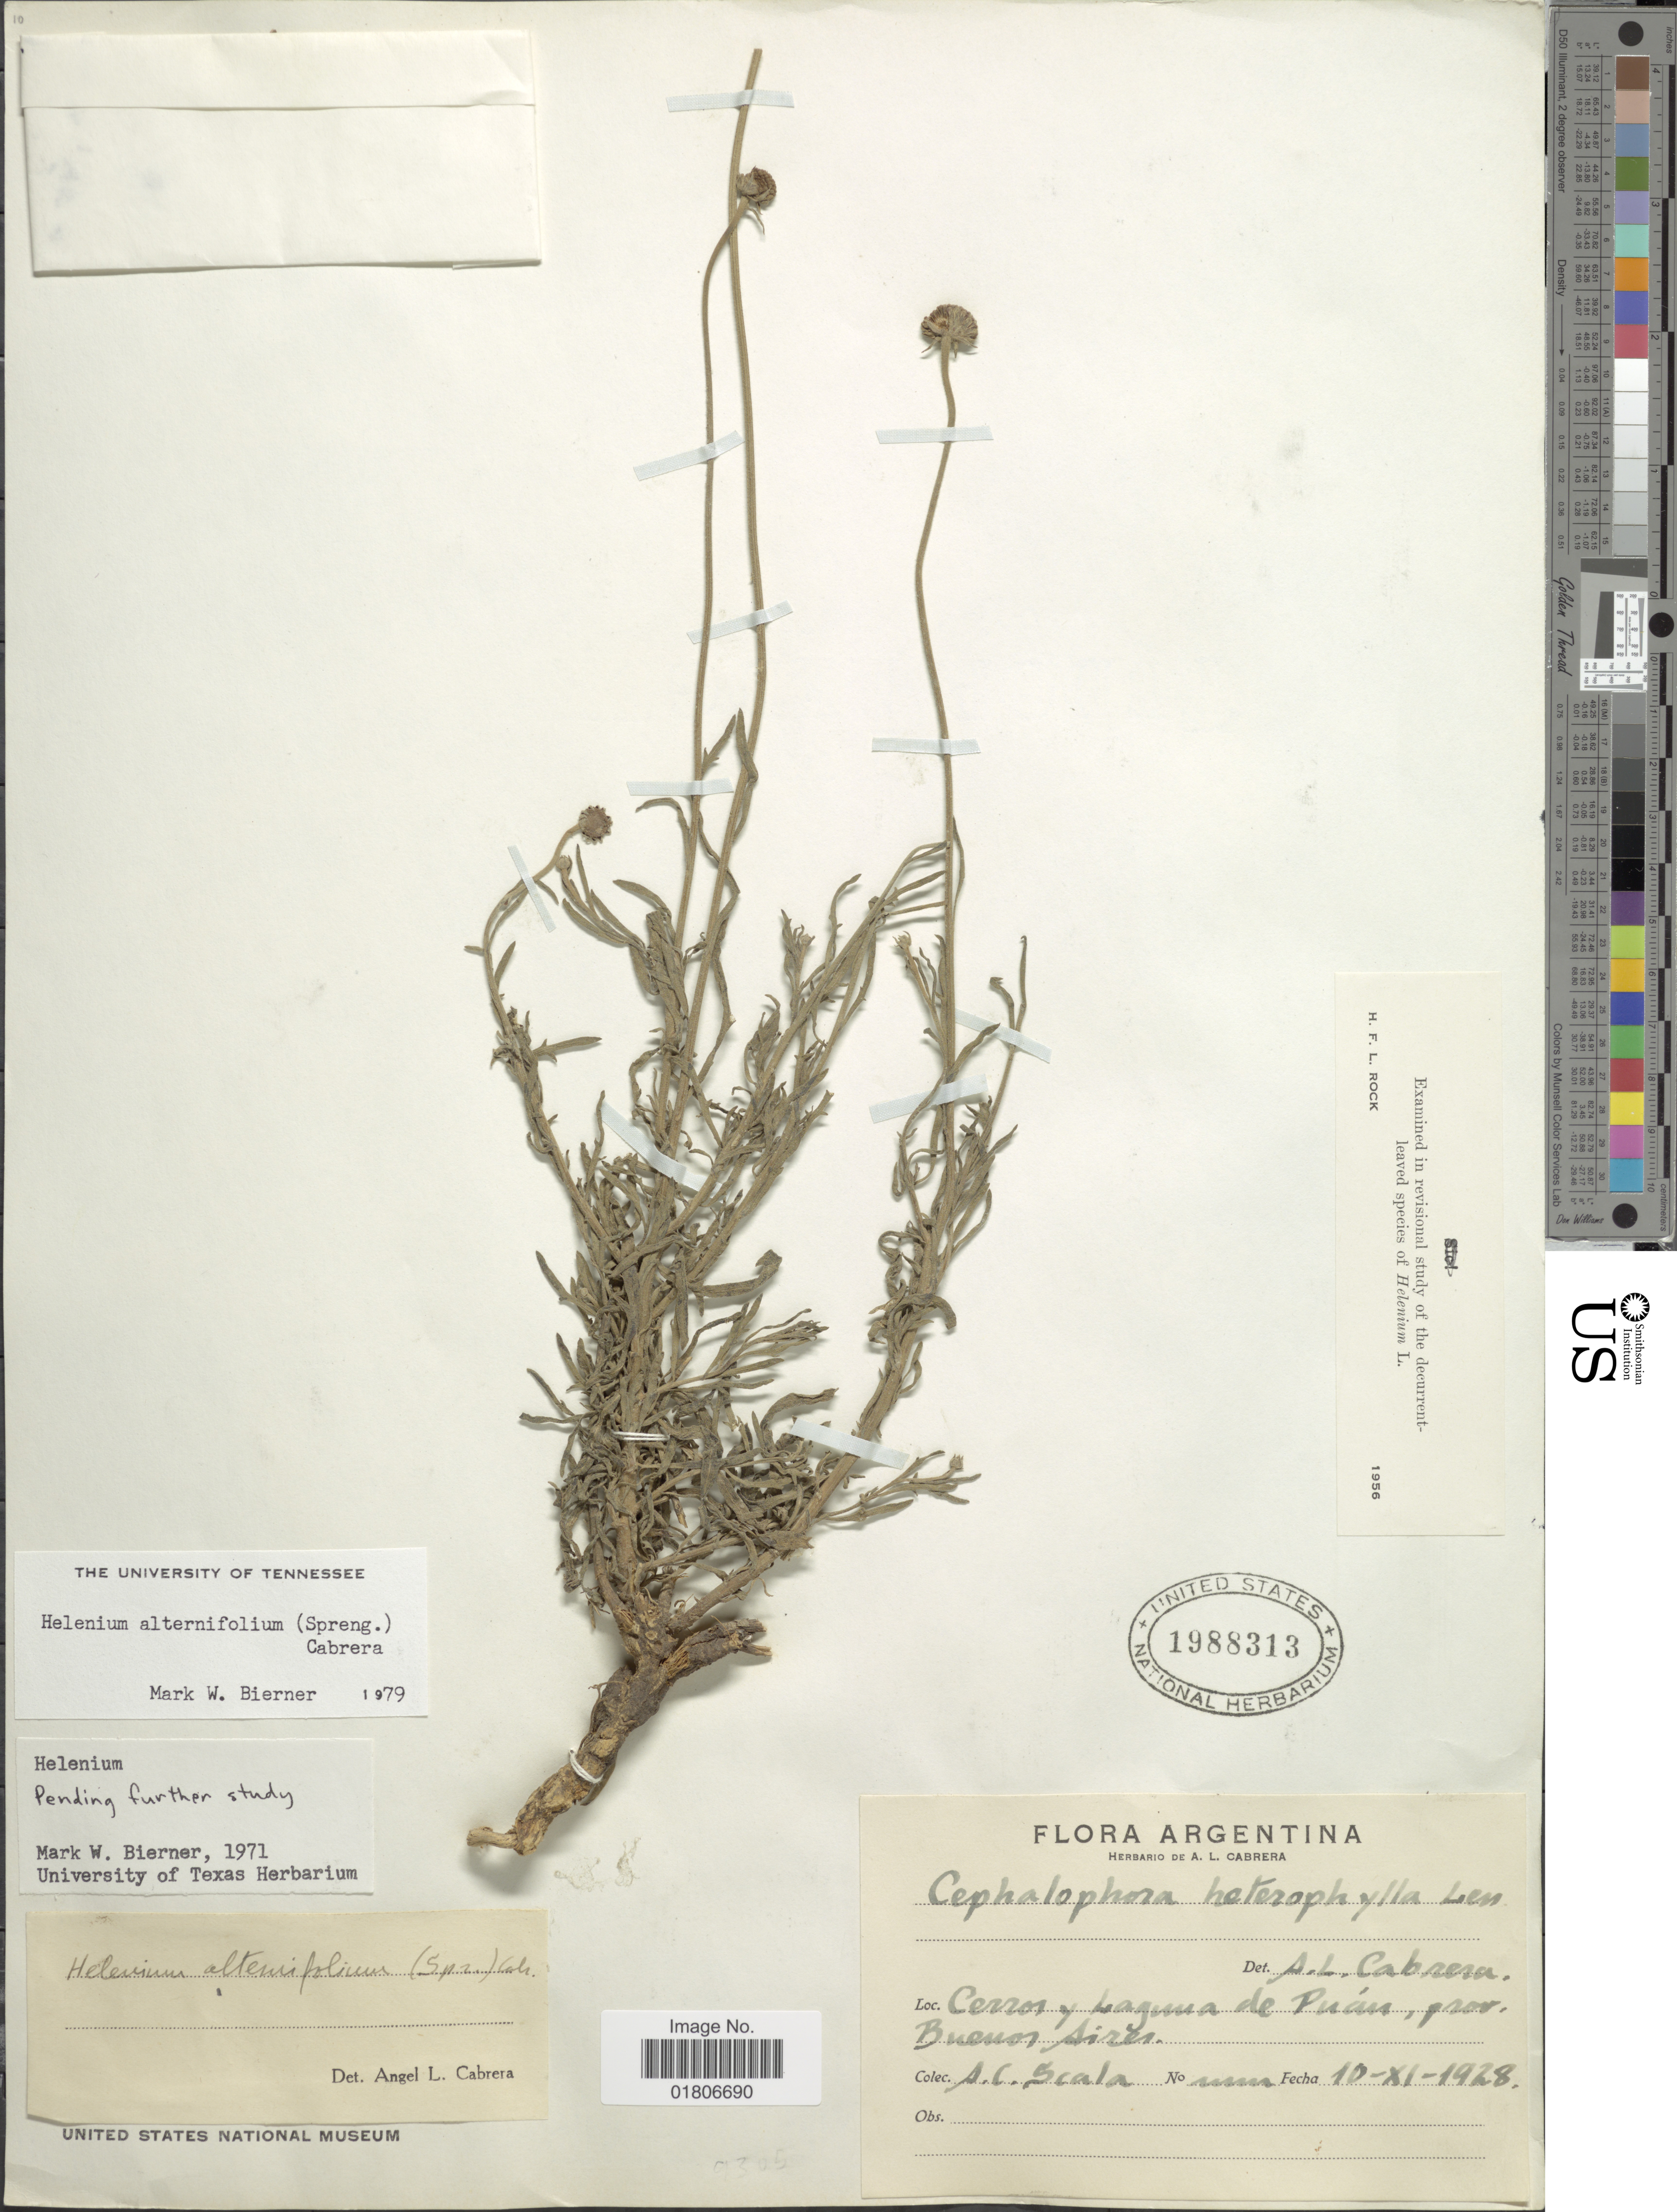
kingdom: Plantae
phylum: Tracheophyta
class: Magnoliopsida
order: Asterales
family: Asteraceae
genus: Helenium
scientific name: Helenium alternifolium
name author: (Spreng.) Cabrera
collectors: A. Scala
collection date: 1928-11-10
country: Argentina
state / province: Buenos Aires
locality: Cerros y Laguna de Puán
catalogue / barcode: US 1988313